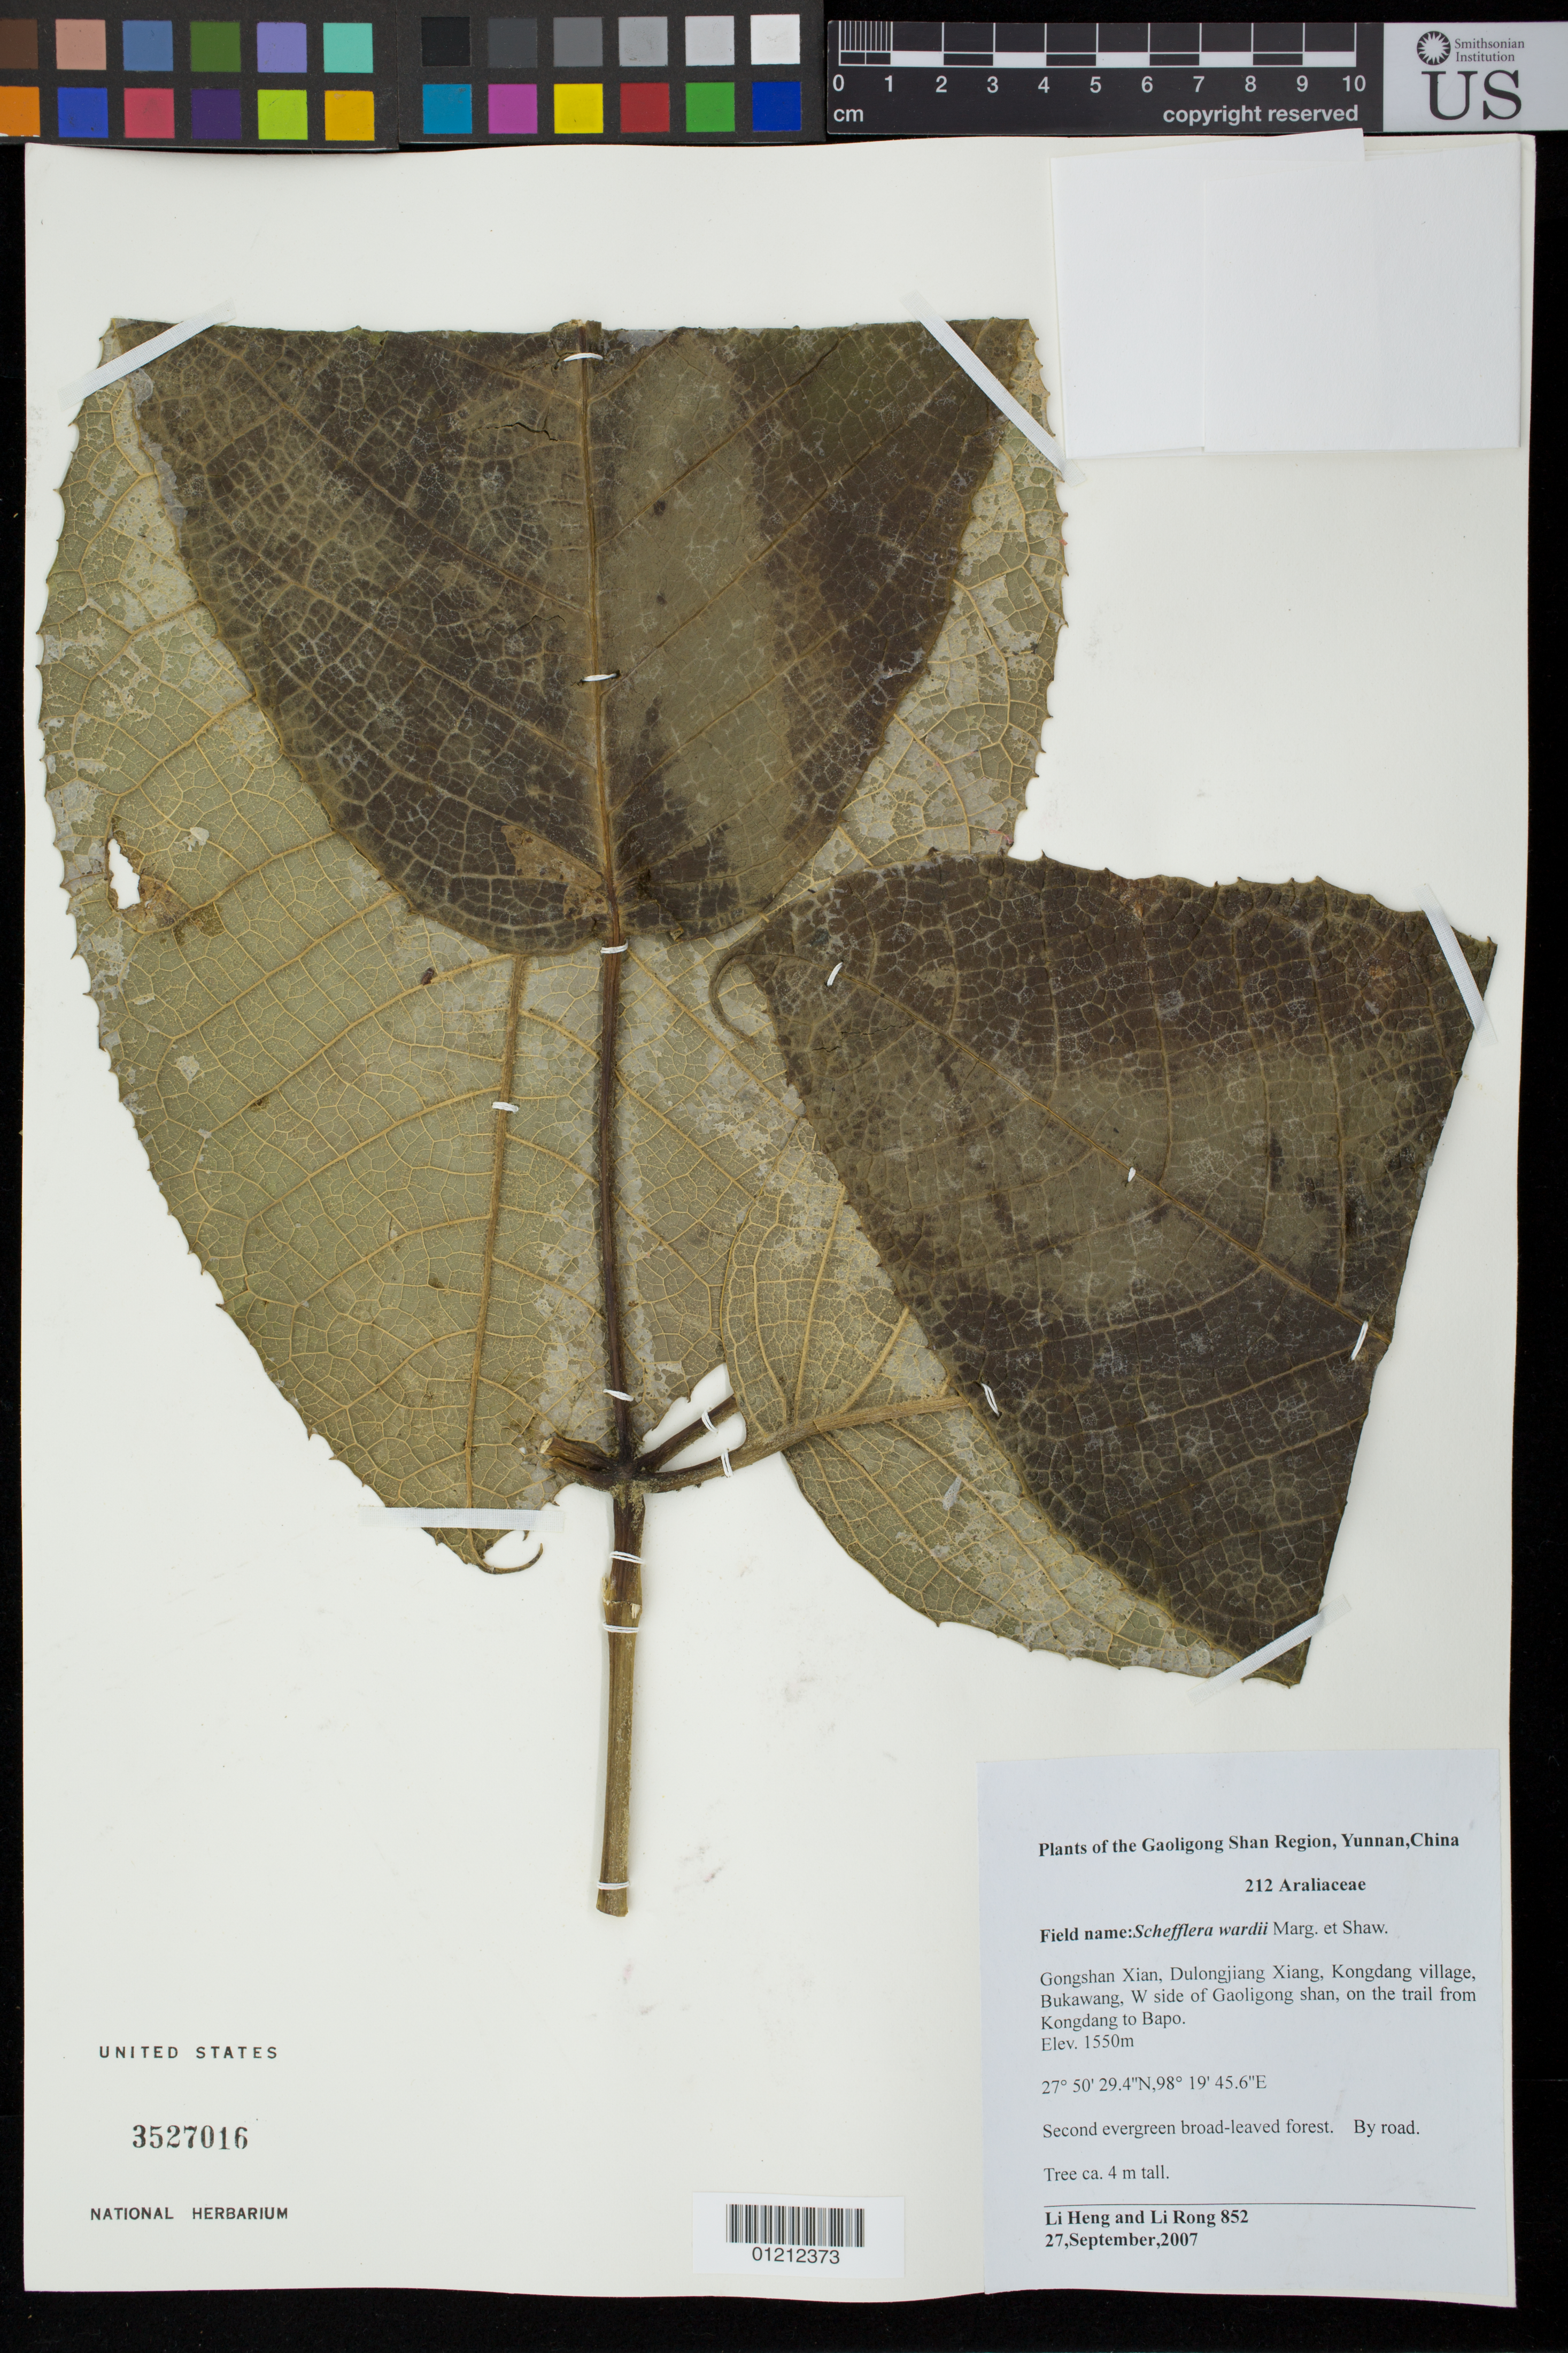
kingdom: Plantae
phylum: Tracheophyta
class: Magnoliopsida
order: Apiales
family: Araliaceae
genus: Schefflera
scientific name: Schefflera wardii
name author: C. Marquand & Airy Shaw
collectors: L. Heng & R. Li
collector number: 852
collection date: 2007-09-27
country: China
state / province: Yunnan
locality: Gaoligong Shan Region. Gongshan Xian, Dulongjiang Xiang, Kongdang village, Bukawang, W side of Gaoligong shan, on the trail from Kongdang to Bapo.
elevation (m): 1550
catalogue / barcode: US 3527016